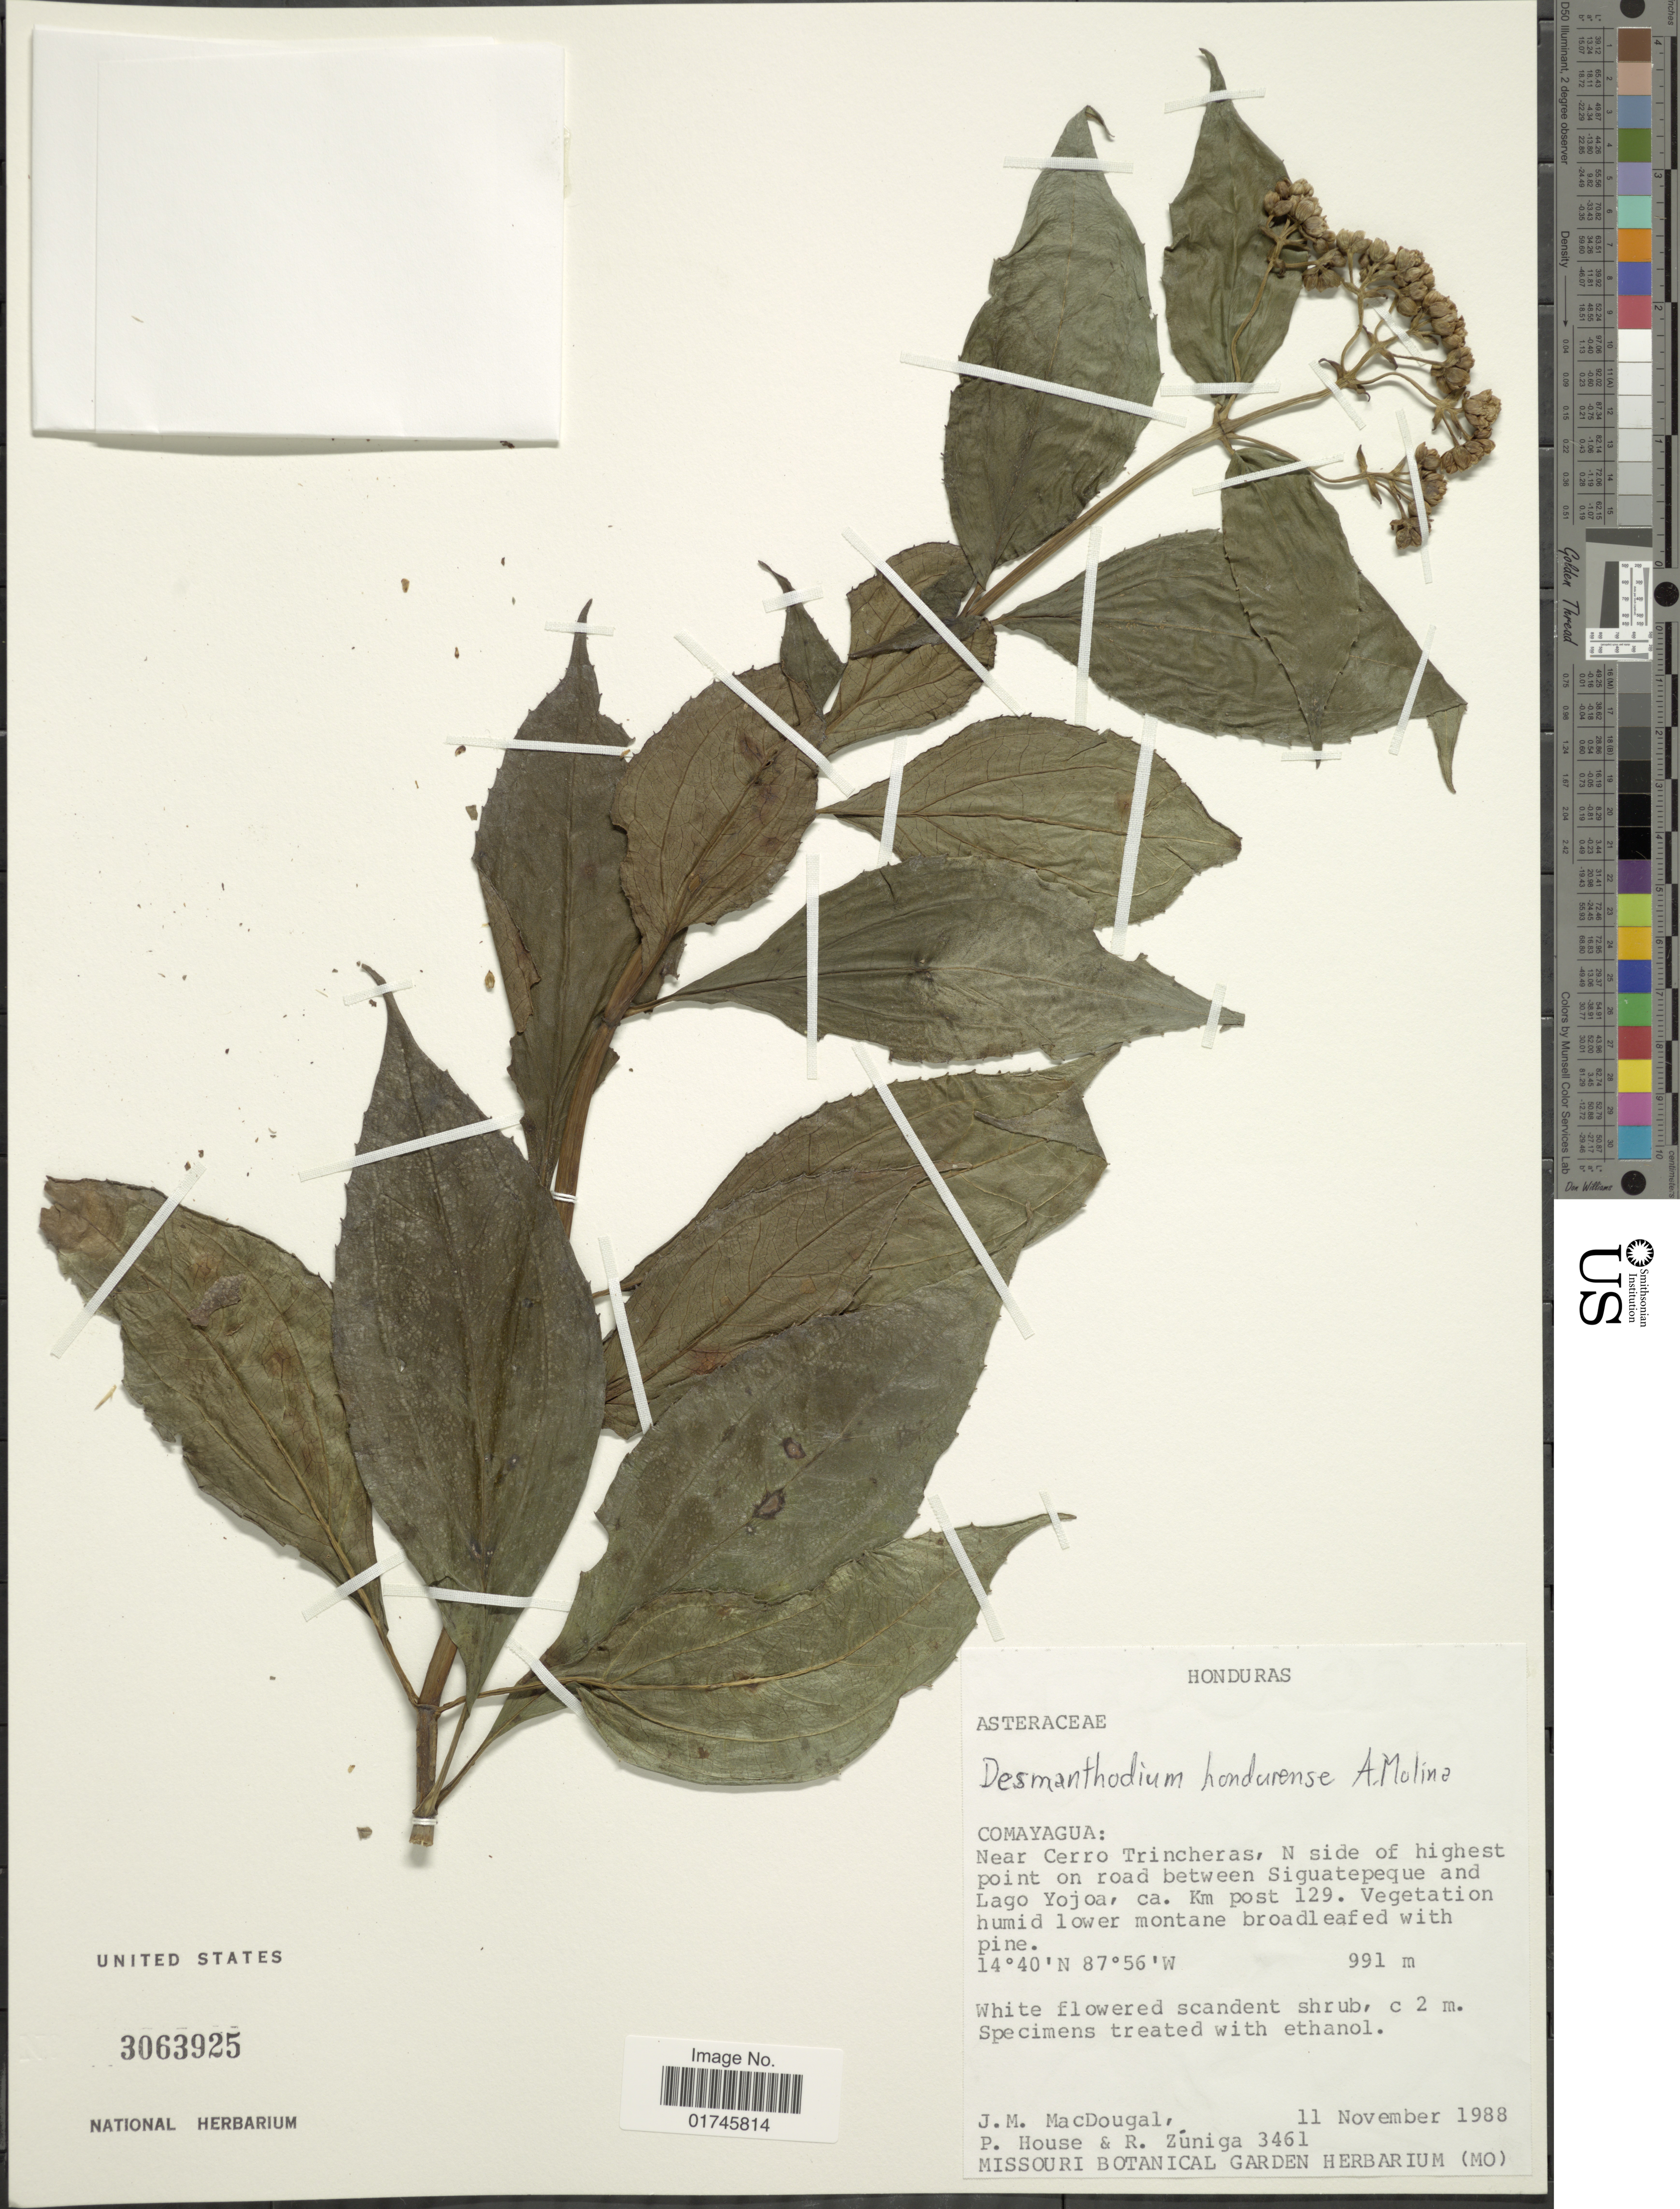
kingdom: Plantae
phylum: Tracheophyta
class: Magnoliopsida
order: Asterales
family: Asteraceae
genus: Desmanthodium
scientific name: Desmanthodium hondurense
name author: Molina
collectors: J. M. MacDougal, P. House & R. Zuniga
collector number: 3461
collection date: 1988-11-11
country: Honduras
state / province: Comayagua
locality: Comayagua: Near Cerro Trincheras, N side of highest point on road between Sigueatepeque and Lago Yojoa, ca. Km post 129.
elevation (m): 991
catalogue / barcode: US 3063925